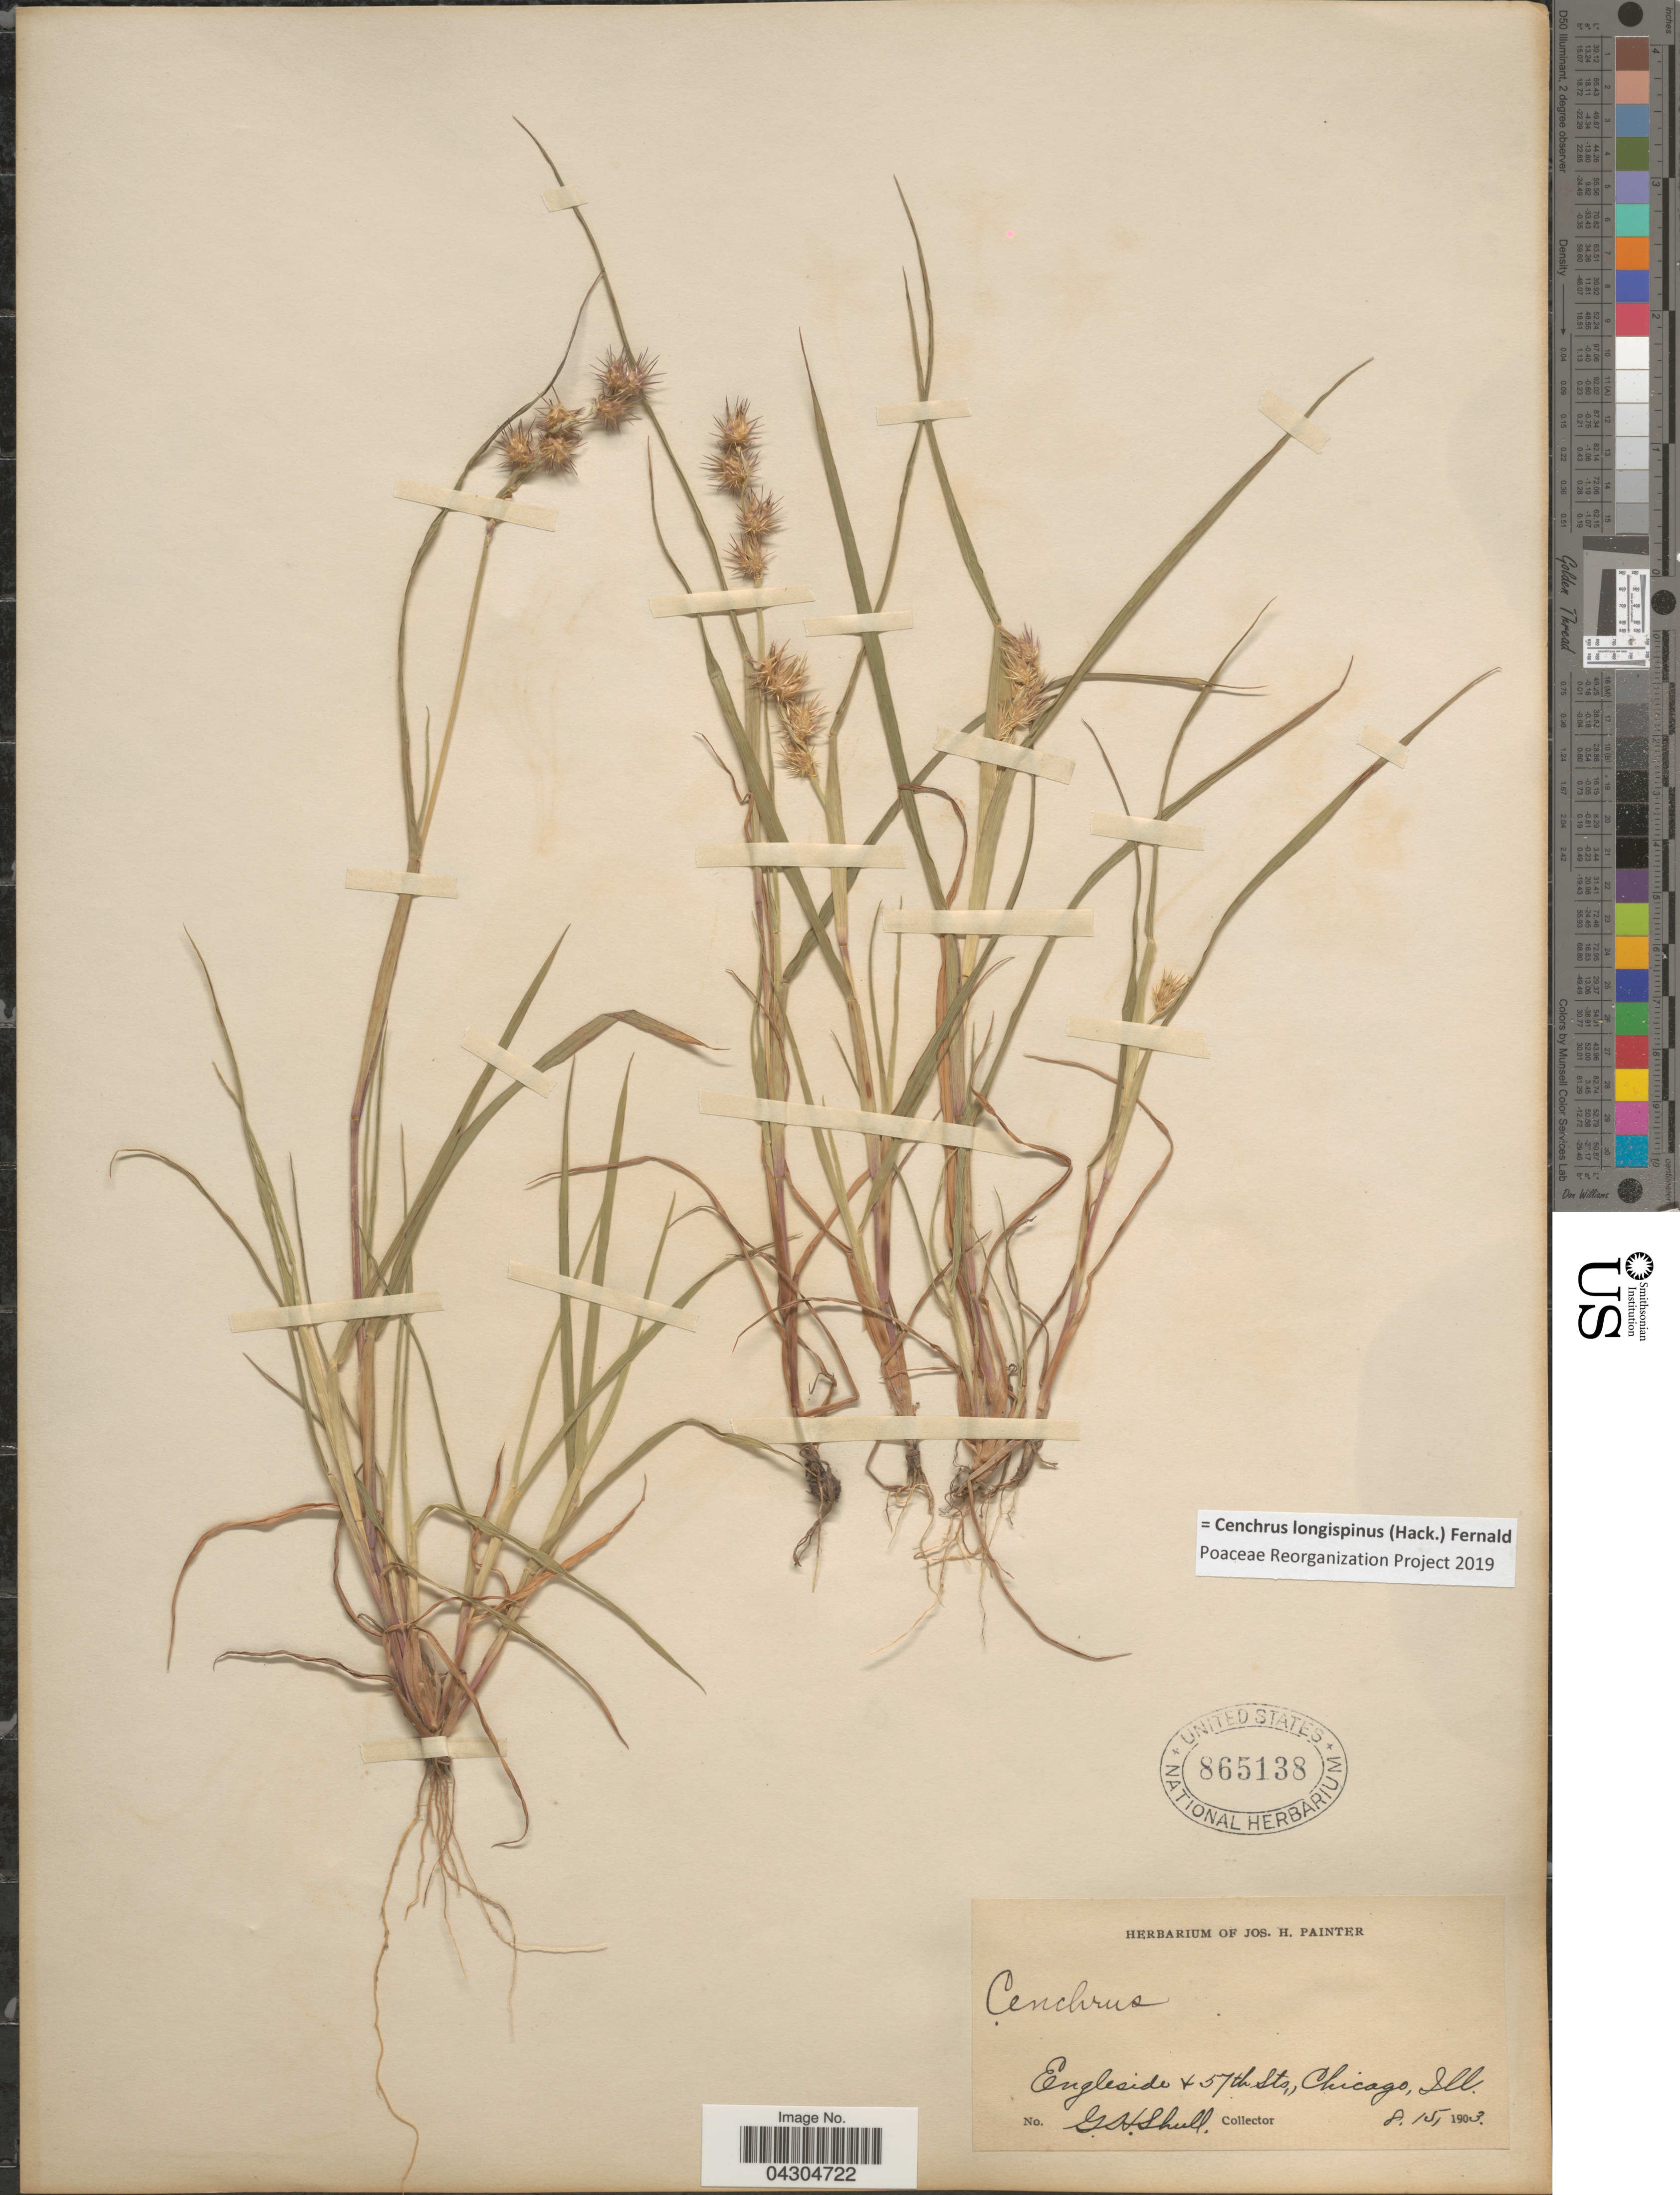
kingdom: Plantae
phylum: Tracheophyta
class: Liliopsida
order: Poales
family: Poaceae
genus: Cenchrus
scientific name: Cenchrus longispinus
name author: (Hack.) Fernald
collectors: G. H. Shull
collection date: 1903-08-15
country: United States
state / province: Illinois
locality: Engleside + 57th Sts, Chicago.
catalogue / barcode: US 865138